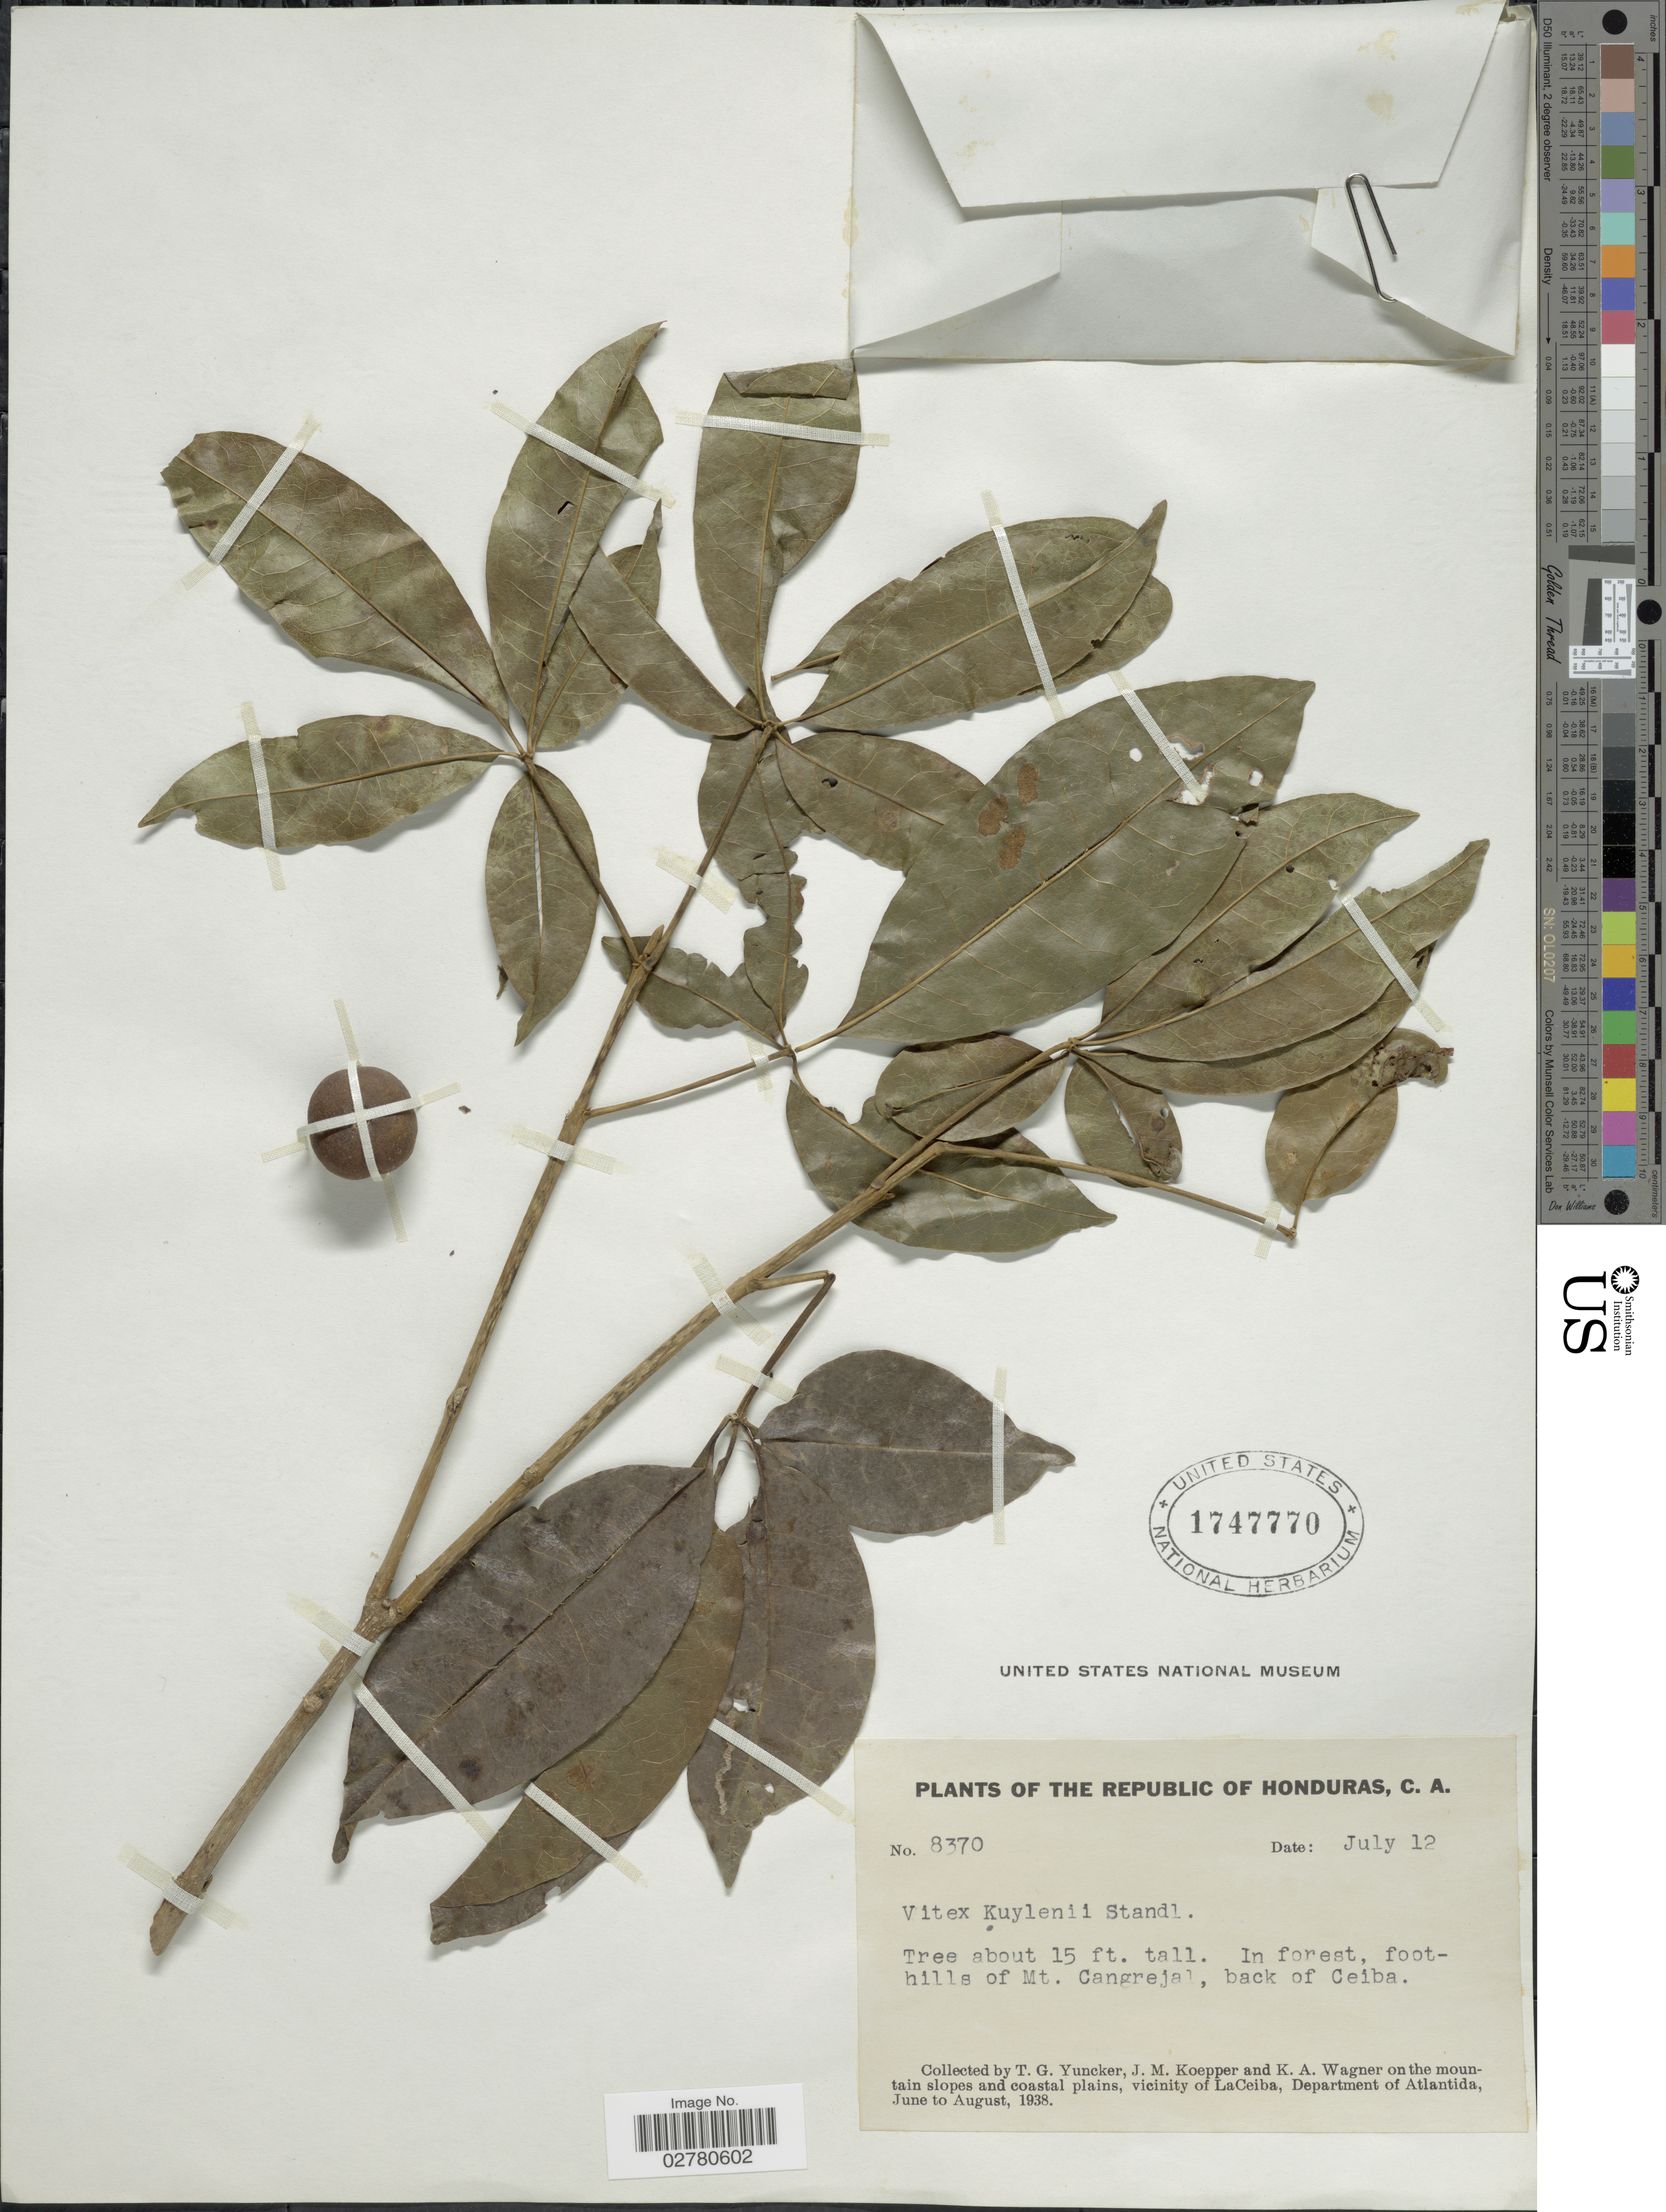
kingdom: Plantae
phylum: Tracheophyta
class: Magnoliopsida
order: Lamiales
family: Lamiaceae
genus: Vitex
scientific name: Vitex kuylenii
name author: Standl.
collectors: T. G. Yuncker, J. M. Koepper & K. A. Wagner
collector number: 8370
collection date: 1938-07-12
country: Honduras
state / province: Atlántida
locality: In forest, foothills of Mt. Cangrejal, back of Ceiba. On the mountain slopes and coastal plains, vicinity of LaCeiba, Department of Atlantida.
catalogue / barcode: US 1747770